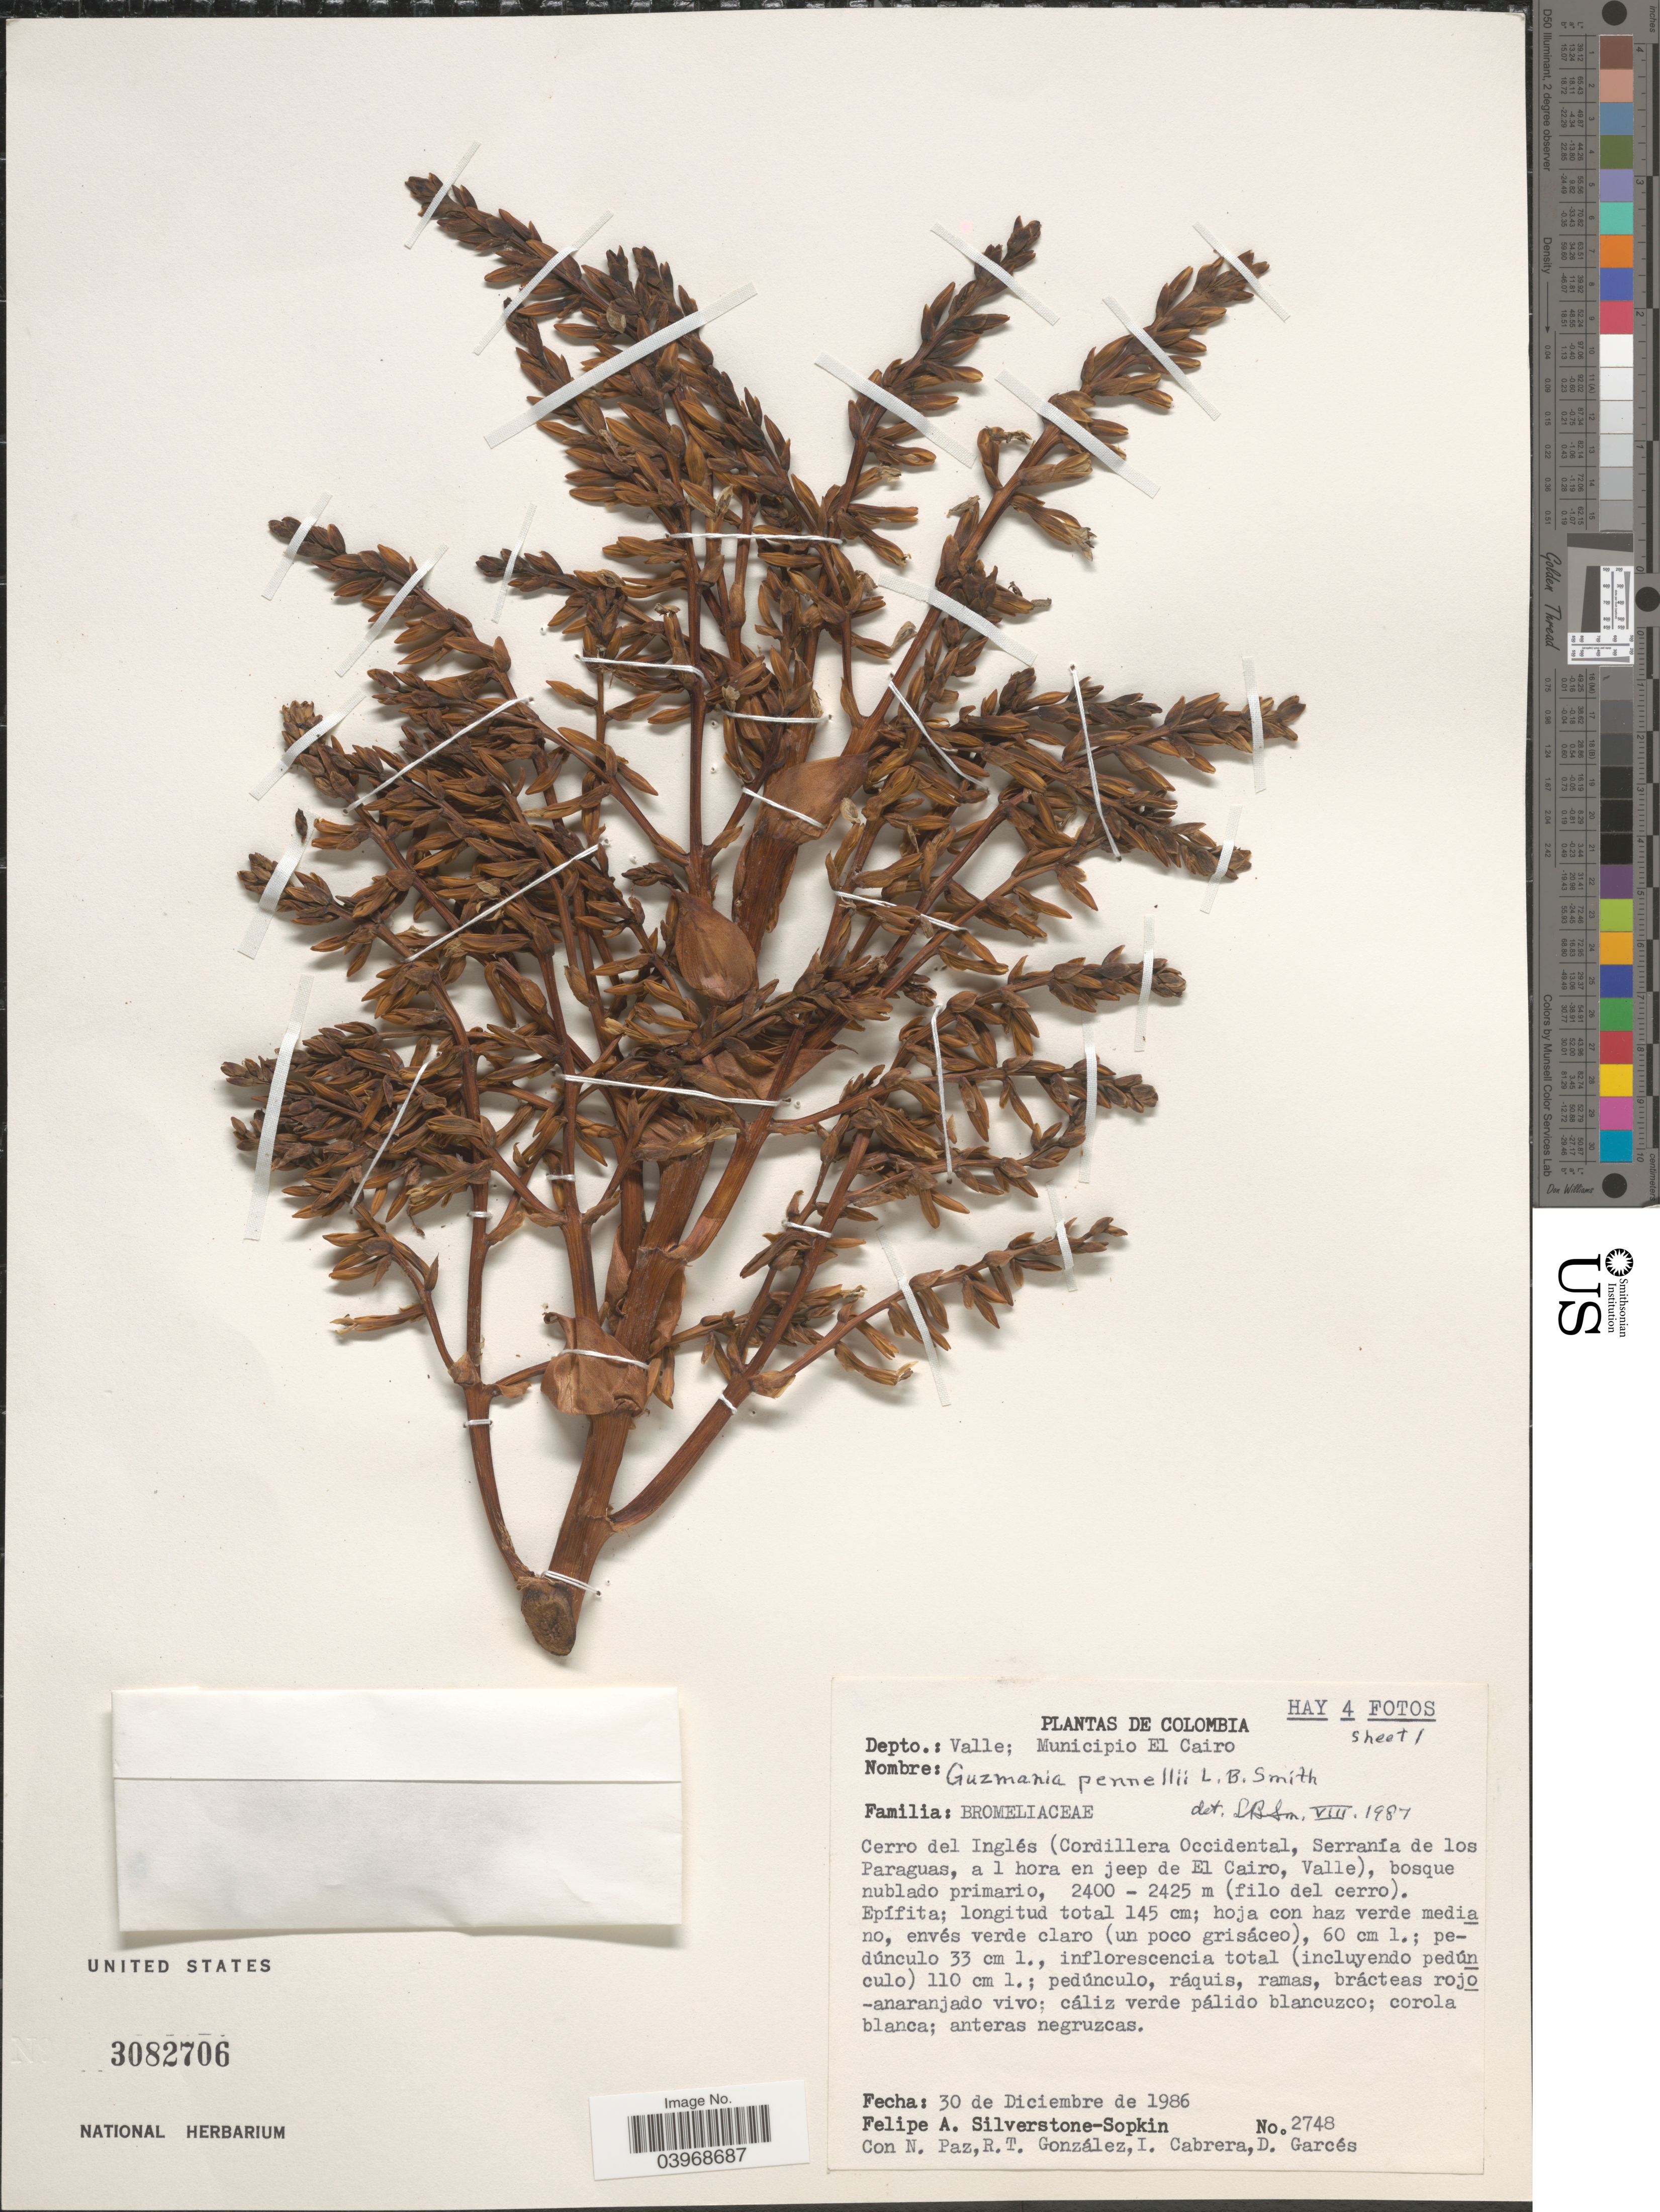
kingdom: Plantae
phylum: Tracheophyta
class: Liliopsida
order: Poales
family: Bromeliaceae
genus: Guzmania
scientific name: Guzmania pennellii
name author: L.B. Sm.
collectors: F. Silverstone-Sopkin, N. Paz, R. Gonzalez, I. Cabrera & D. Garces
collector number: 2748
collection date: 1986-12-30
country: Colombia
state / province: Valle del Cauca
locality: Depto.: Valle; Municipio El Cairo. Cerro del Inglés (Cordillera Occidental, Serranía de los Paraguas, a 1 hora en jeep de El Cairo, Valle), bosque nublado primario.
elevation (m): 2400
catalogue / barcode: US 3082706